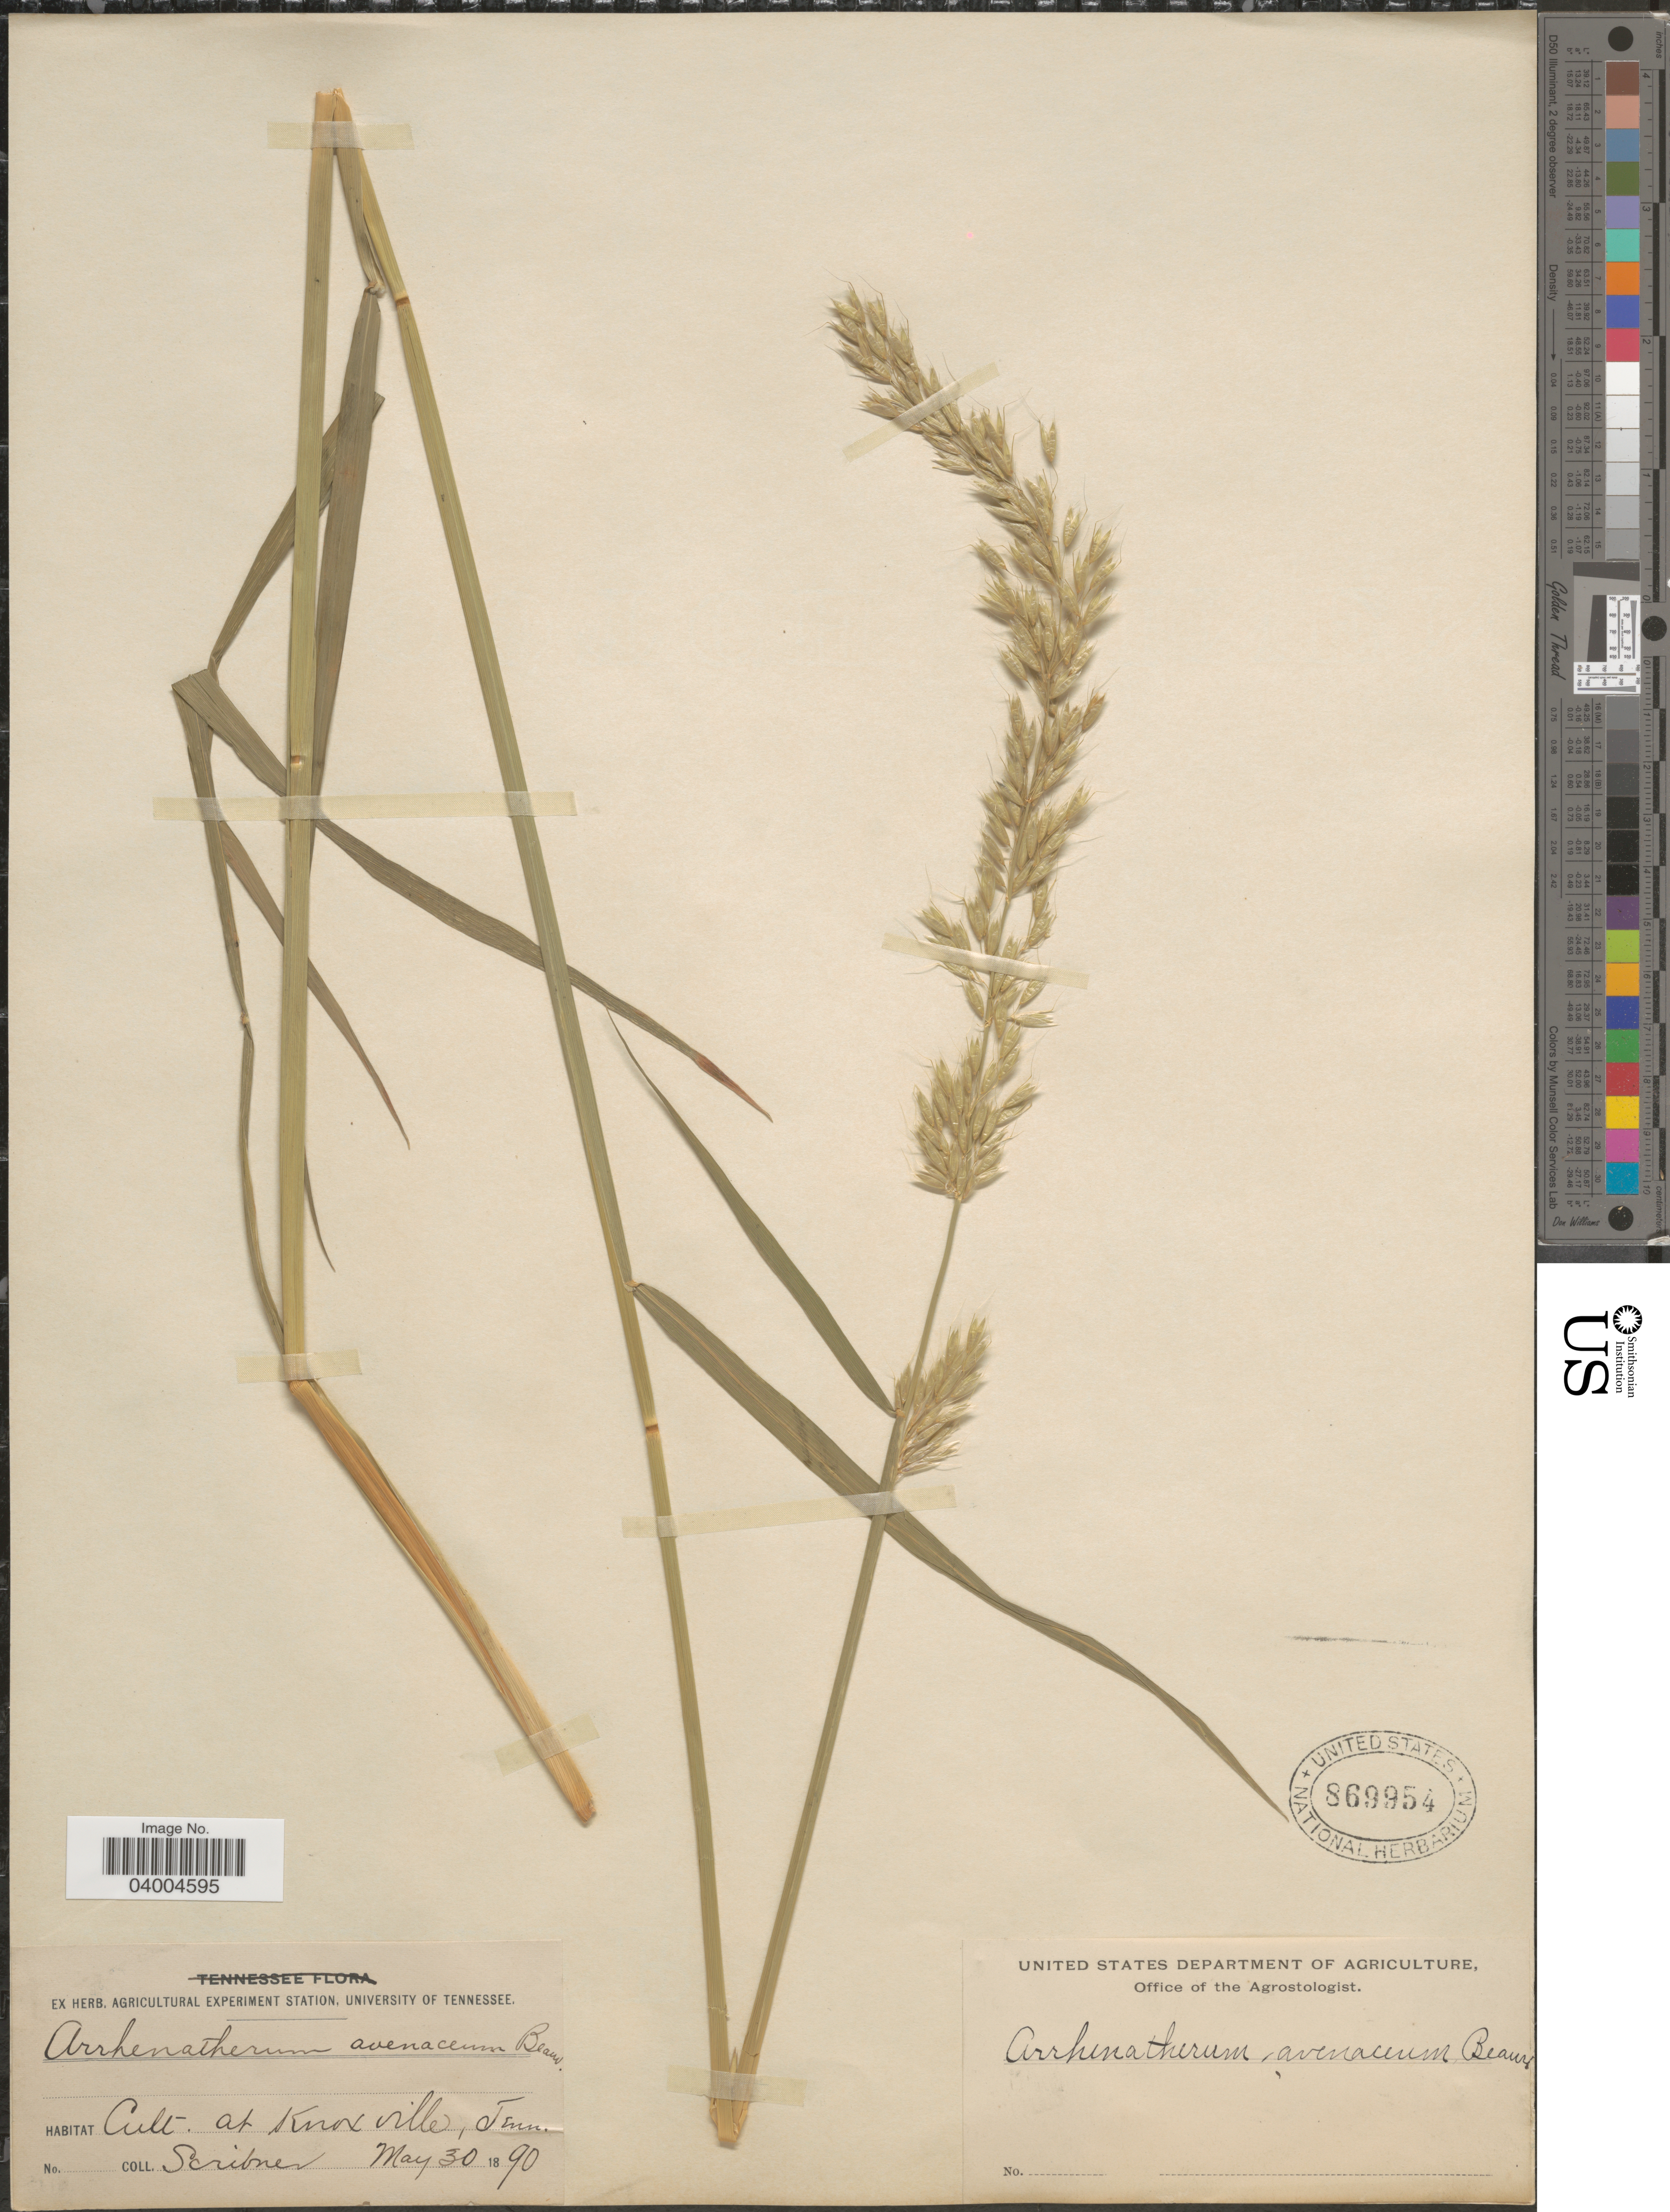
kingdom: Plantae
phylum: Tracheophyta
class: Liliopsida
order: Poales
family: Poaceae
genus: Arrhenatherum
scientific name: Arrhenatherum elatius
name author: (L.) J. Presl & C. Presl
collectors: Scribner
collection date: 1890-05-30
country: United States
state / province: Tennessee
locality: At Knoxville.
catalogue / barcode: US 869954